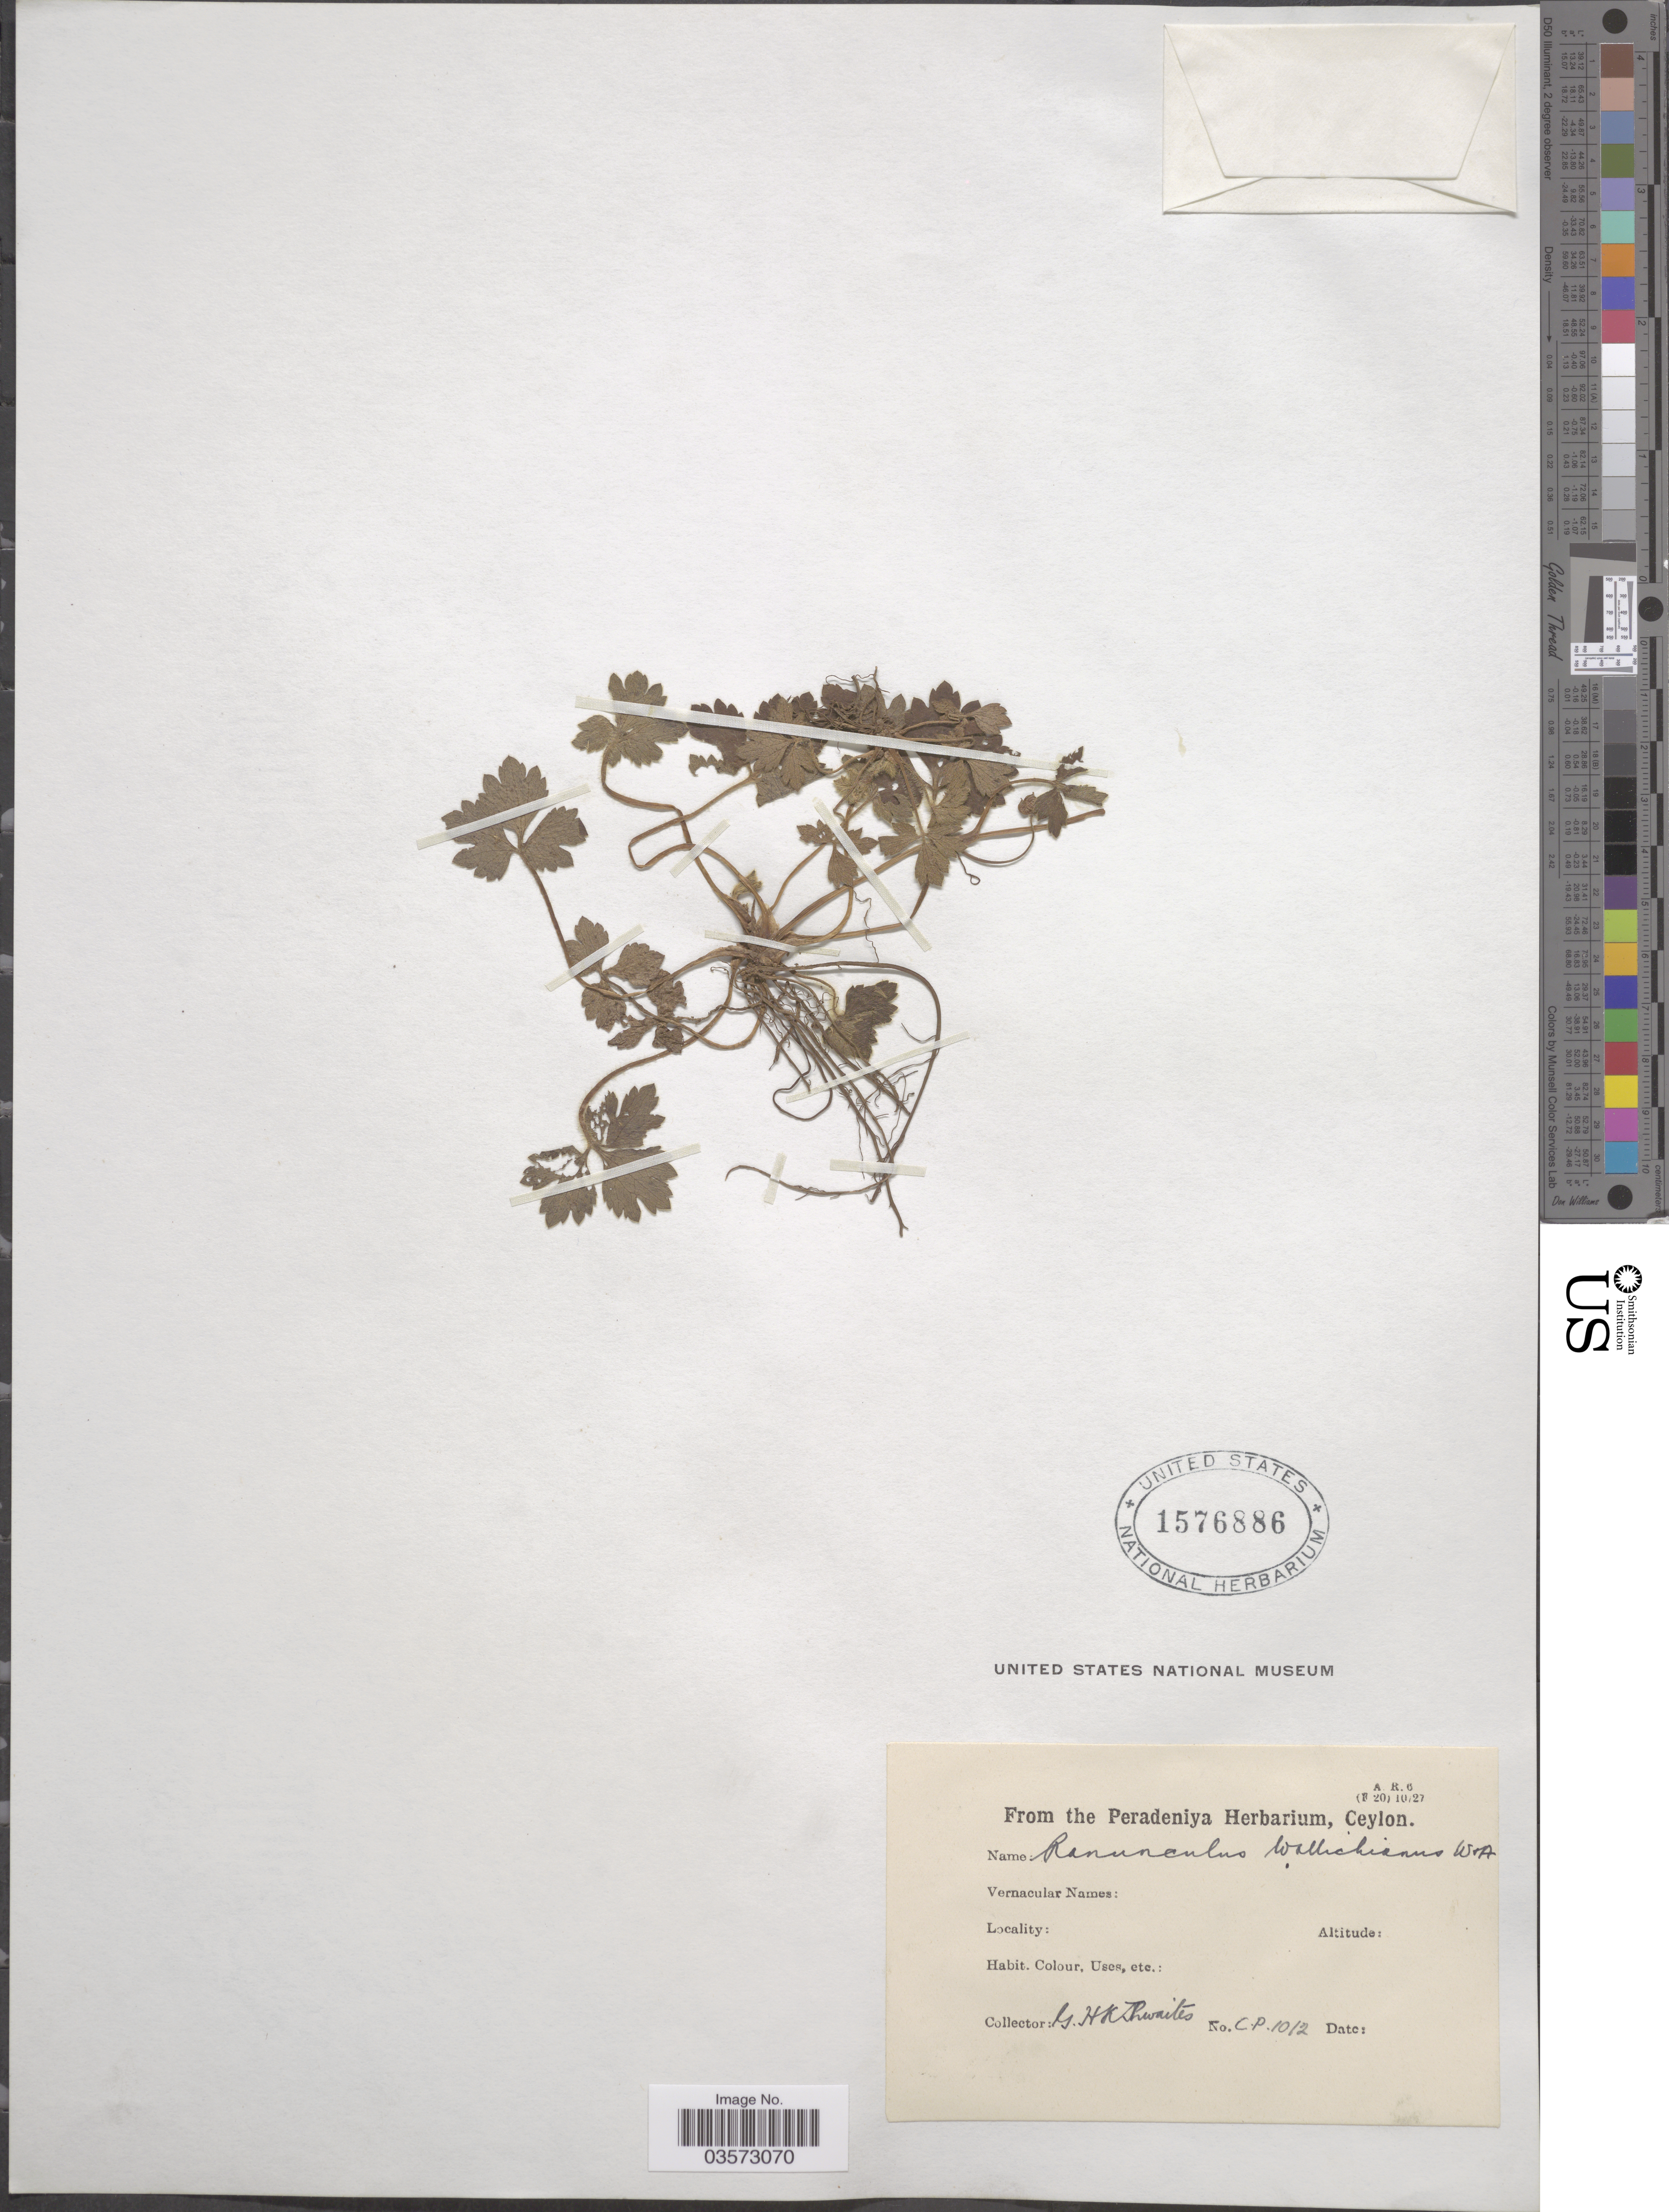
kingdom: Plantae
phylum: Tracheophyta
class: Magnoliopsida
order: Ranunculales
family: Ranunculaceae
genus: Ranunculus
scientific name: Ranunculus wallichianus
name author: Wight & Arn.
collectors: G. H. K. Thwaites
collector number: C.P.1012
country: Sri Lanka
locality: Ceylon.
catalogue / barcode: US 1576886